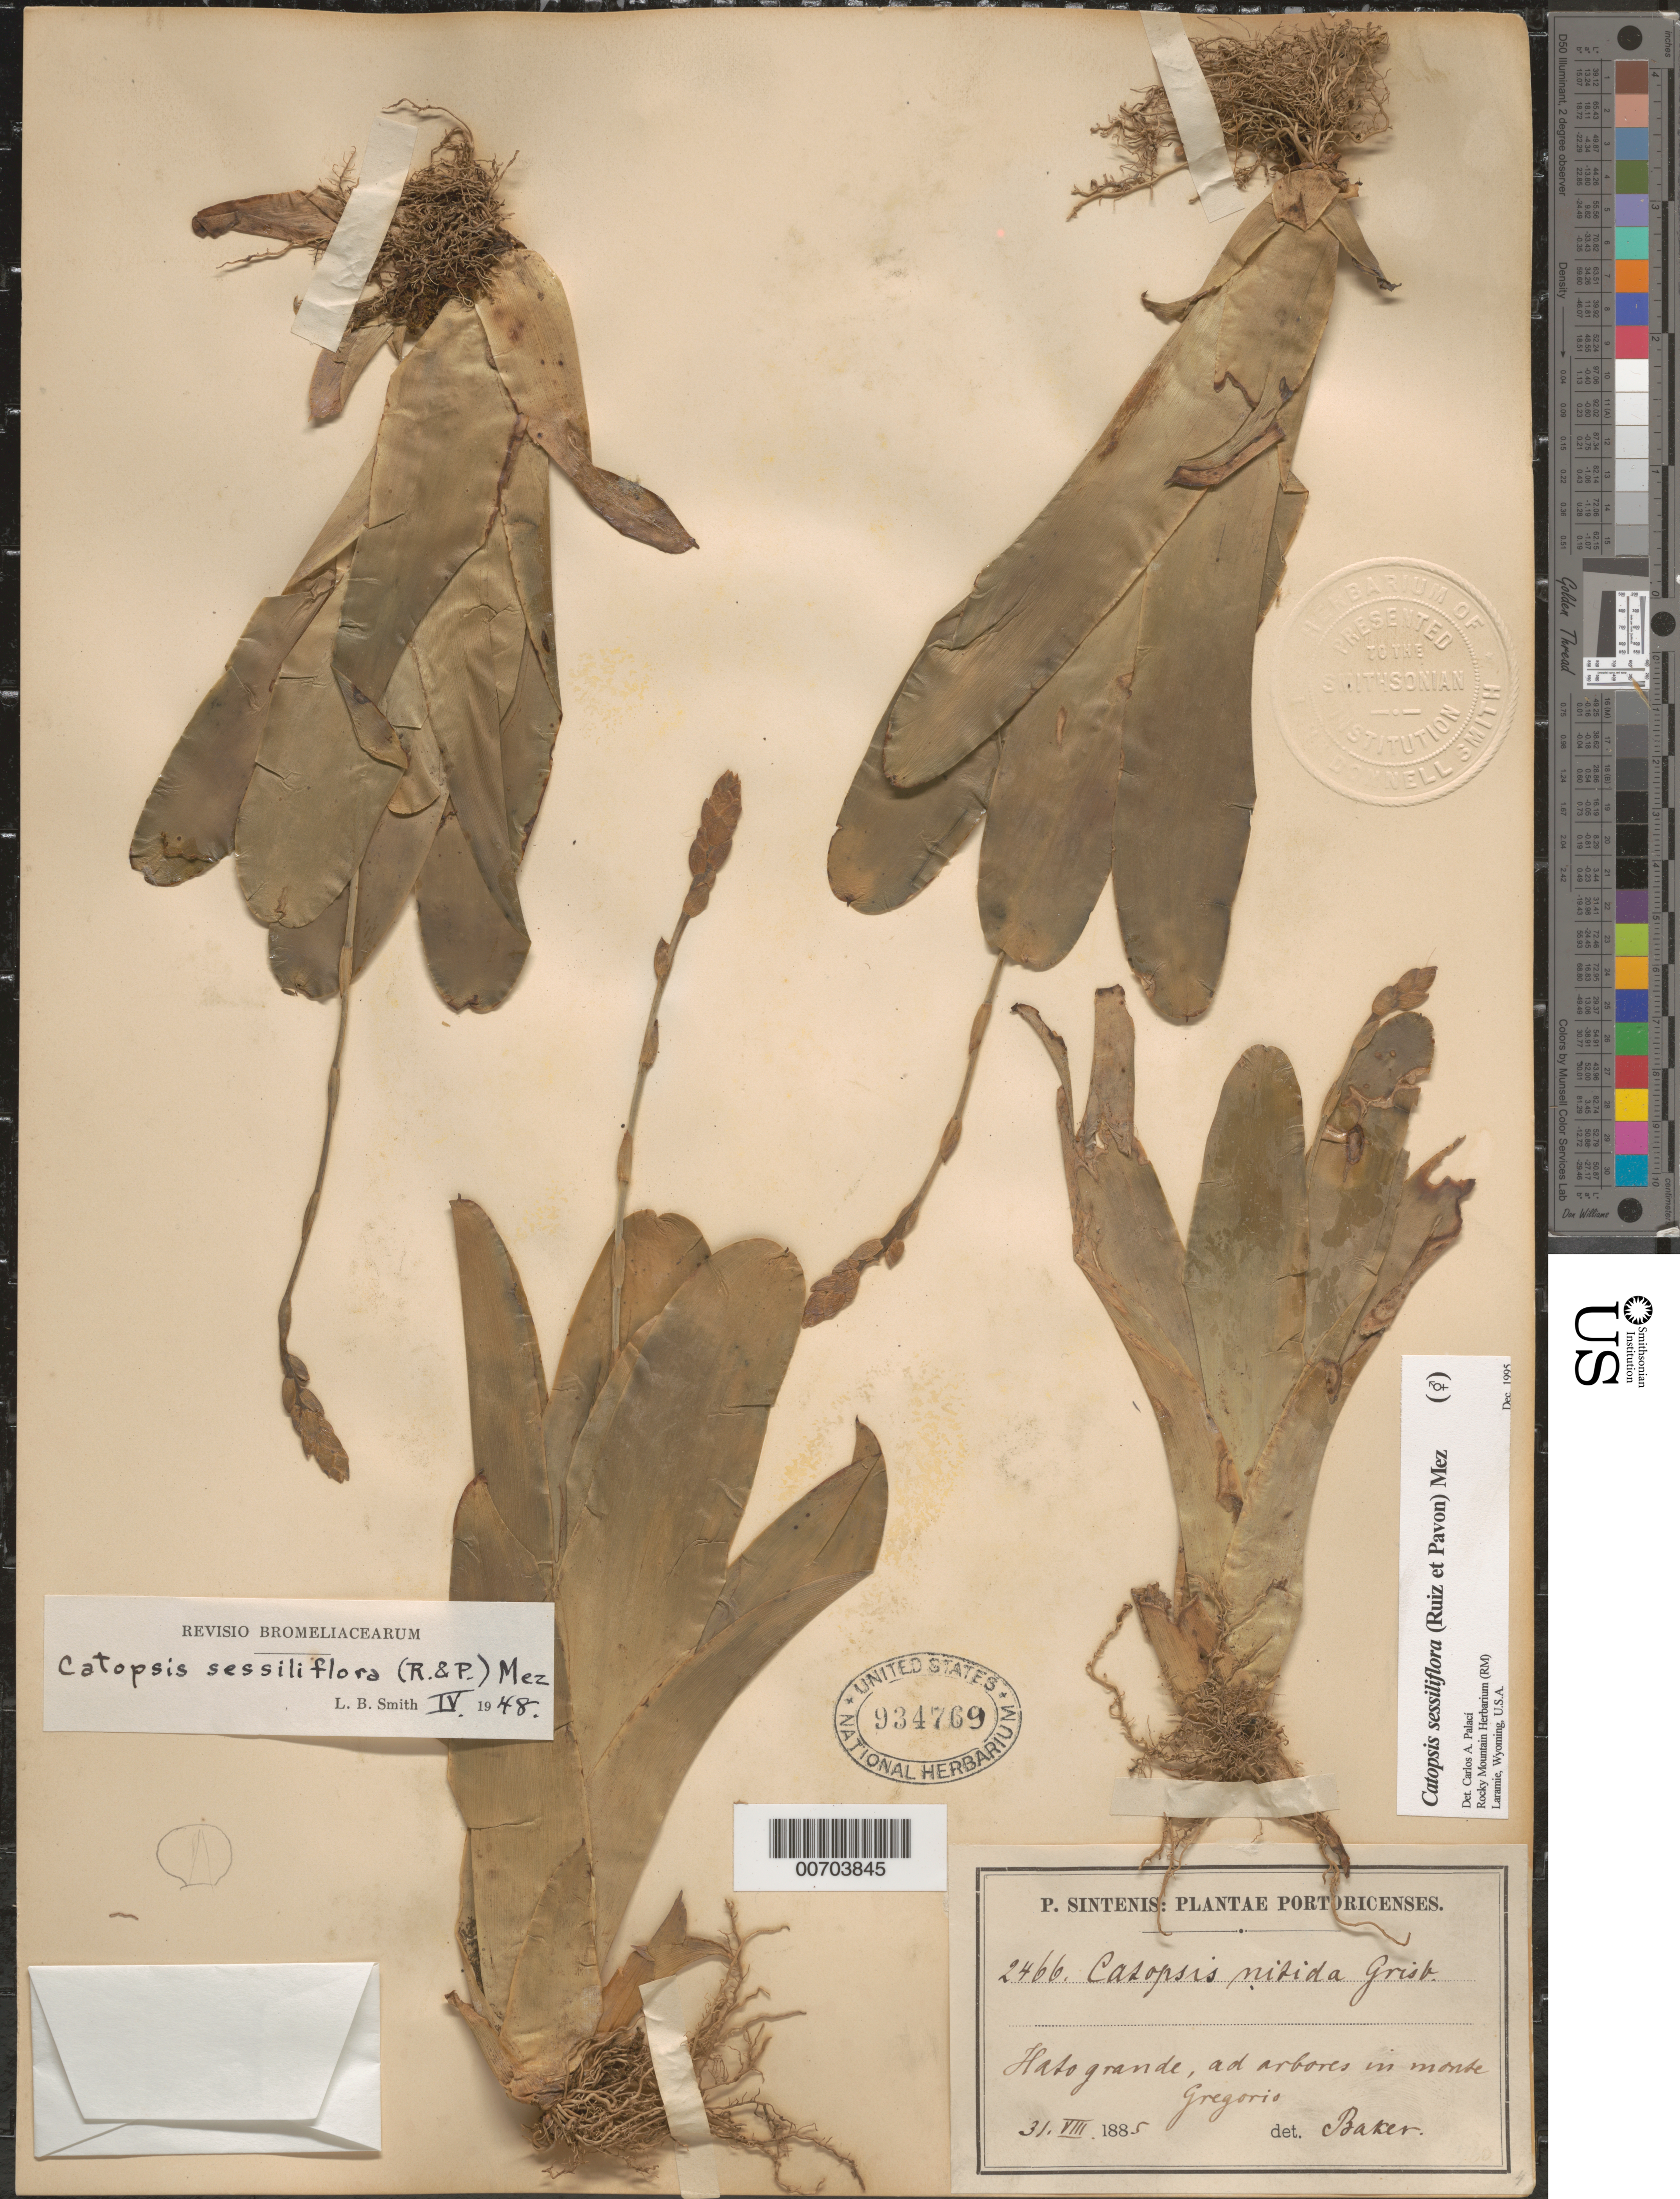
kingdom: Plantae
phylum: Tracheophyta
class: Liliopsida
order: Poales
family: Bromeliaceae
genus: Catopsis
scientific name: Catopsis sessiliflora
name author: (Ruiz & Pav.) Mez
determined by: Palací, C. A., (RM), University of Wyoming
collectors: P. Sintenis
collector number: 2466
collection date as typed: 31 Aug 1885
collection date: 1885-08-31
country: Puerto Rico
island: Greater Antilles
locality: Hato grande, ad arbores in monte Gregorio.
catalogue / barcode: US 934769